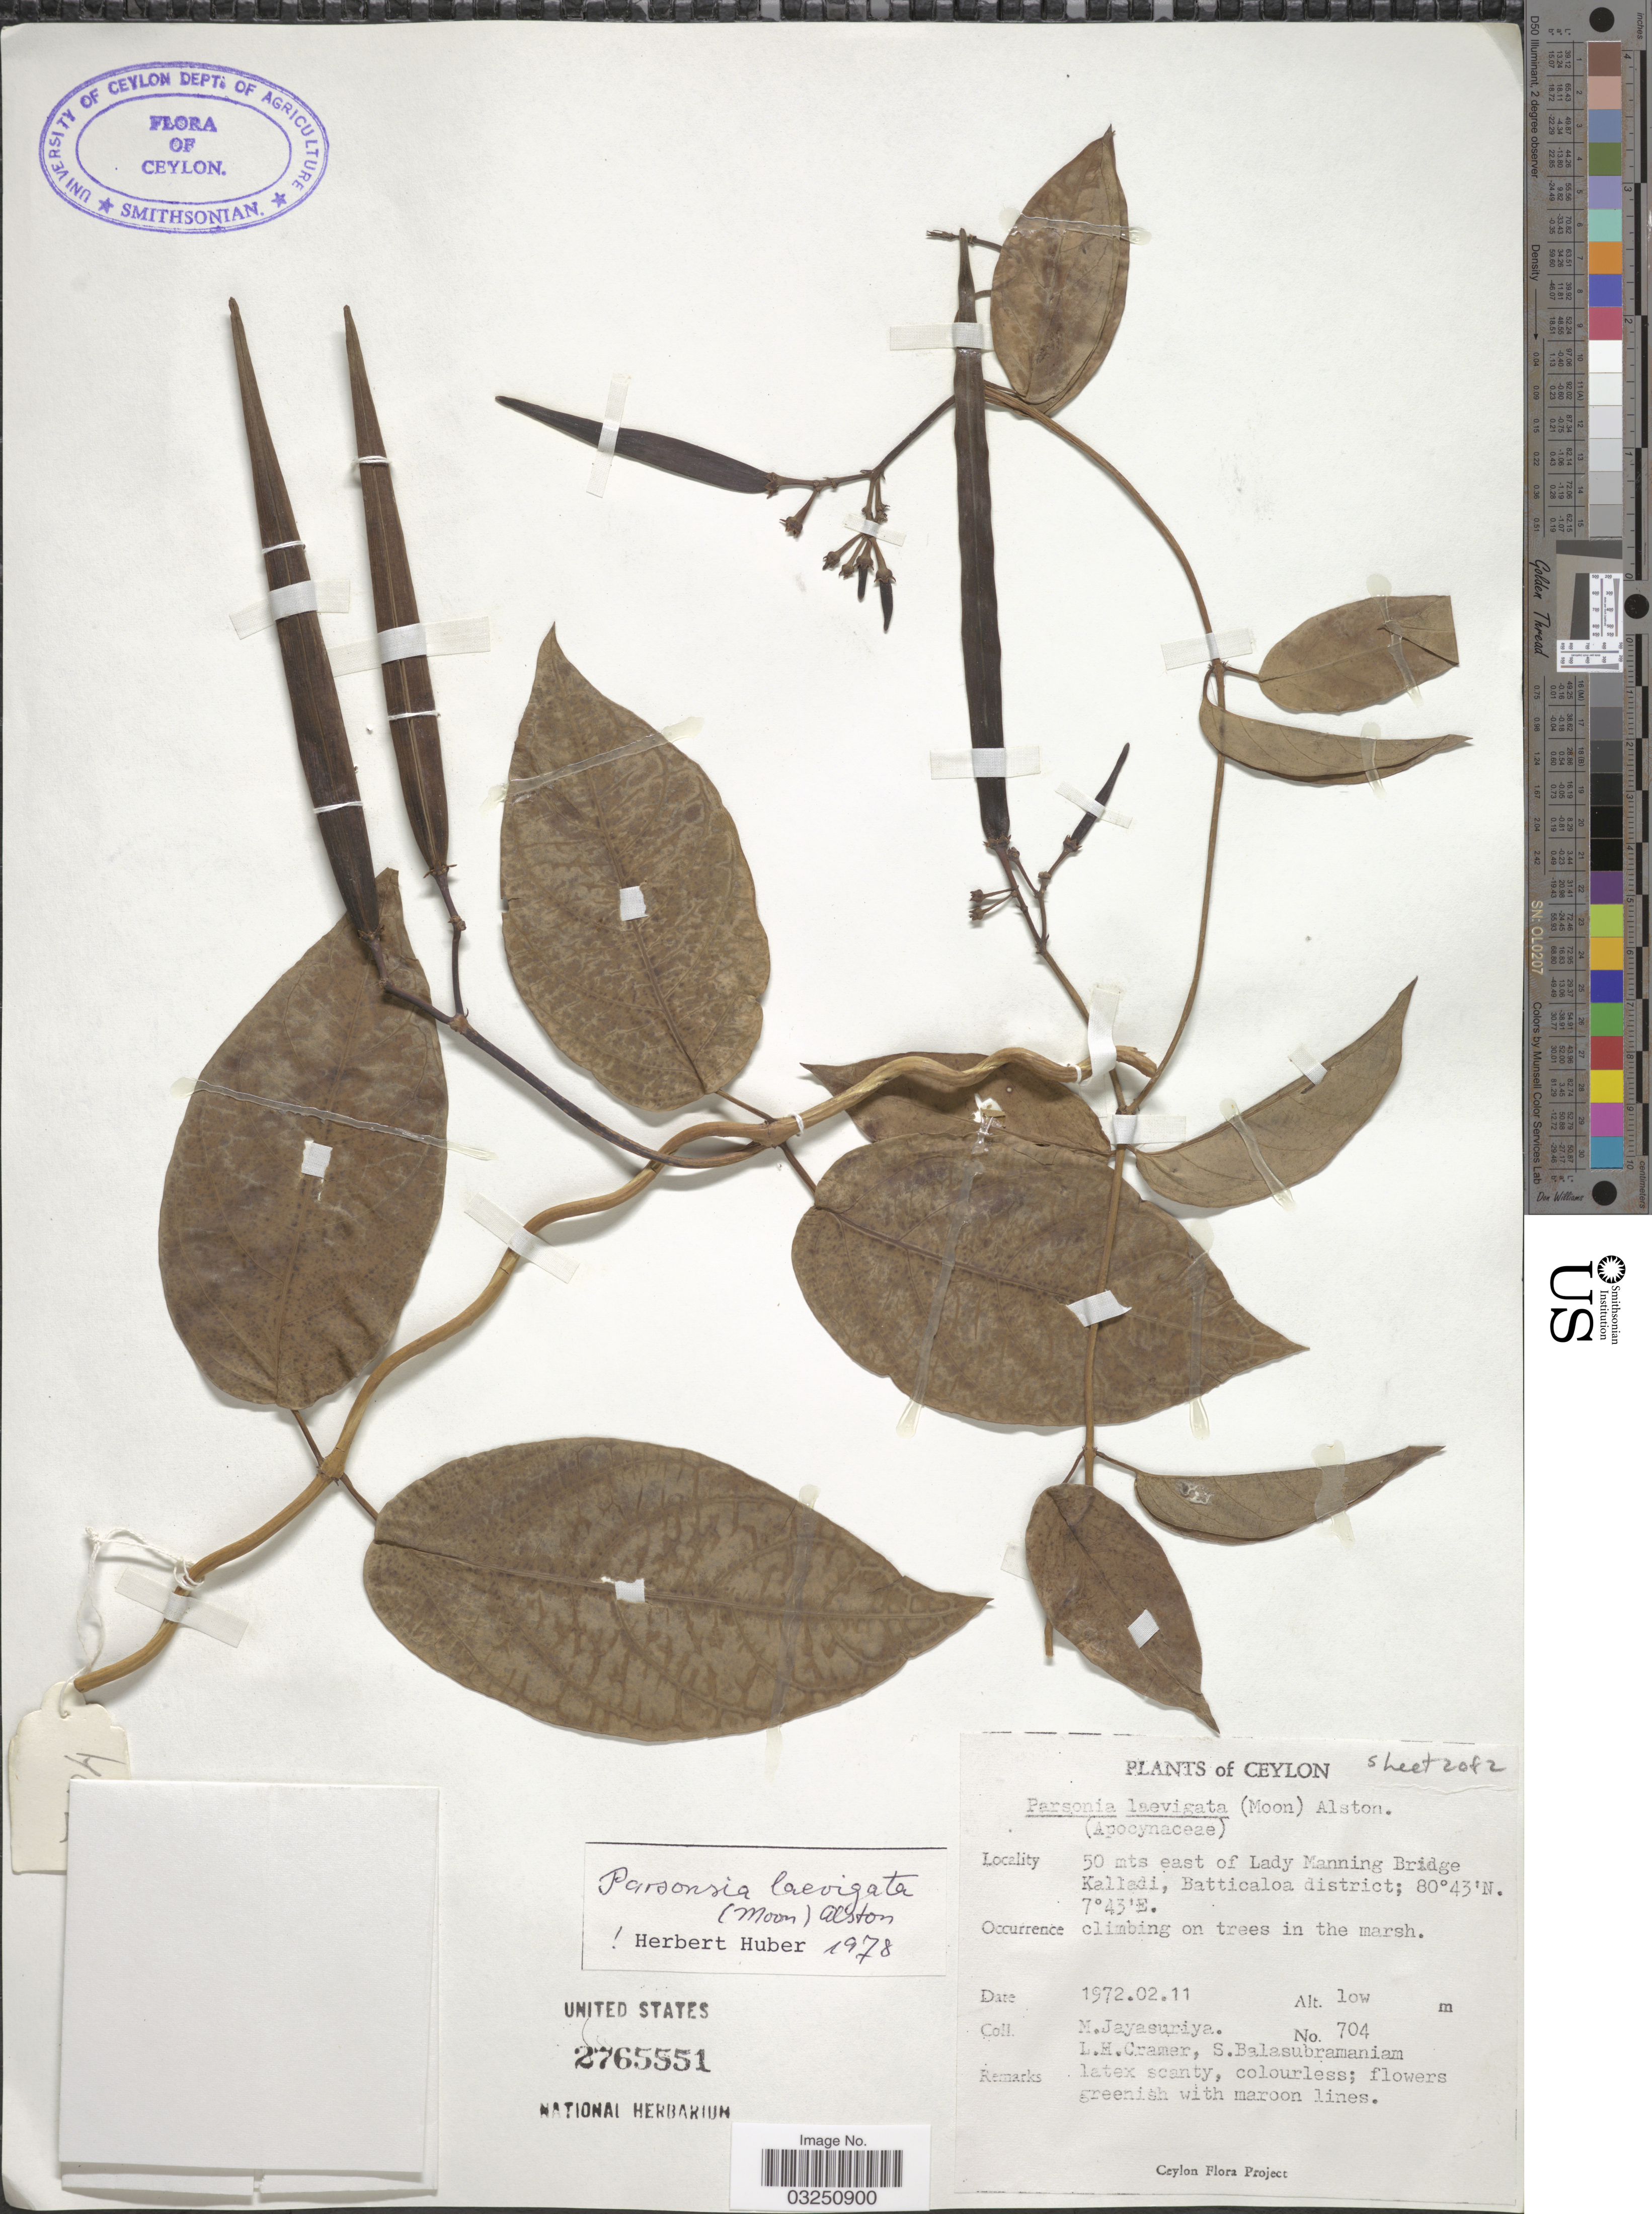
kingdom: Plantae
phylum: Tracheophyta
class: Magnoliopsida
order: Gentianales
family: Apocynaceae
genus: Parsonsia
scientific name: Parsonsia alboflavescens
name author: (Dennst.) Mabberley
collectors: M. Jayasuriya, L. H. Cramer & S. Balasubramaniam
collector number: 704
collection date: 1972-02-11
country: Sri Lanka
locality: Ceylon. 50 mts east of Lady Manning Bridge Kalladi, Batticaloa district.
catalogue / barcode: US 2765551